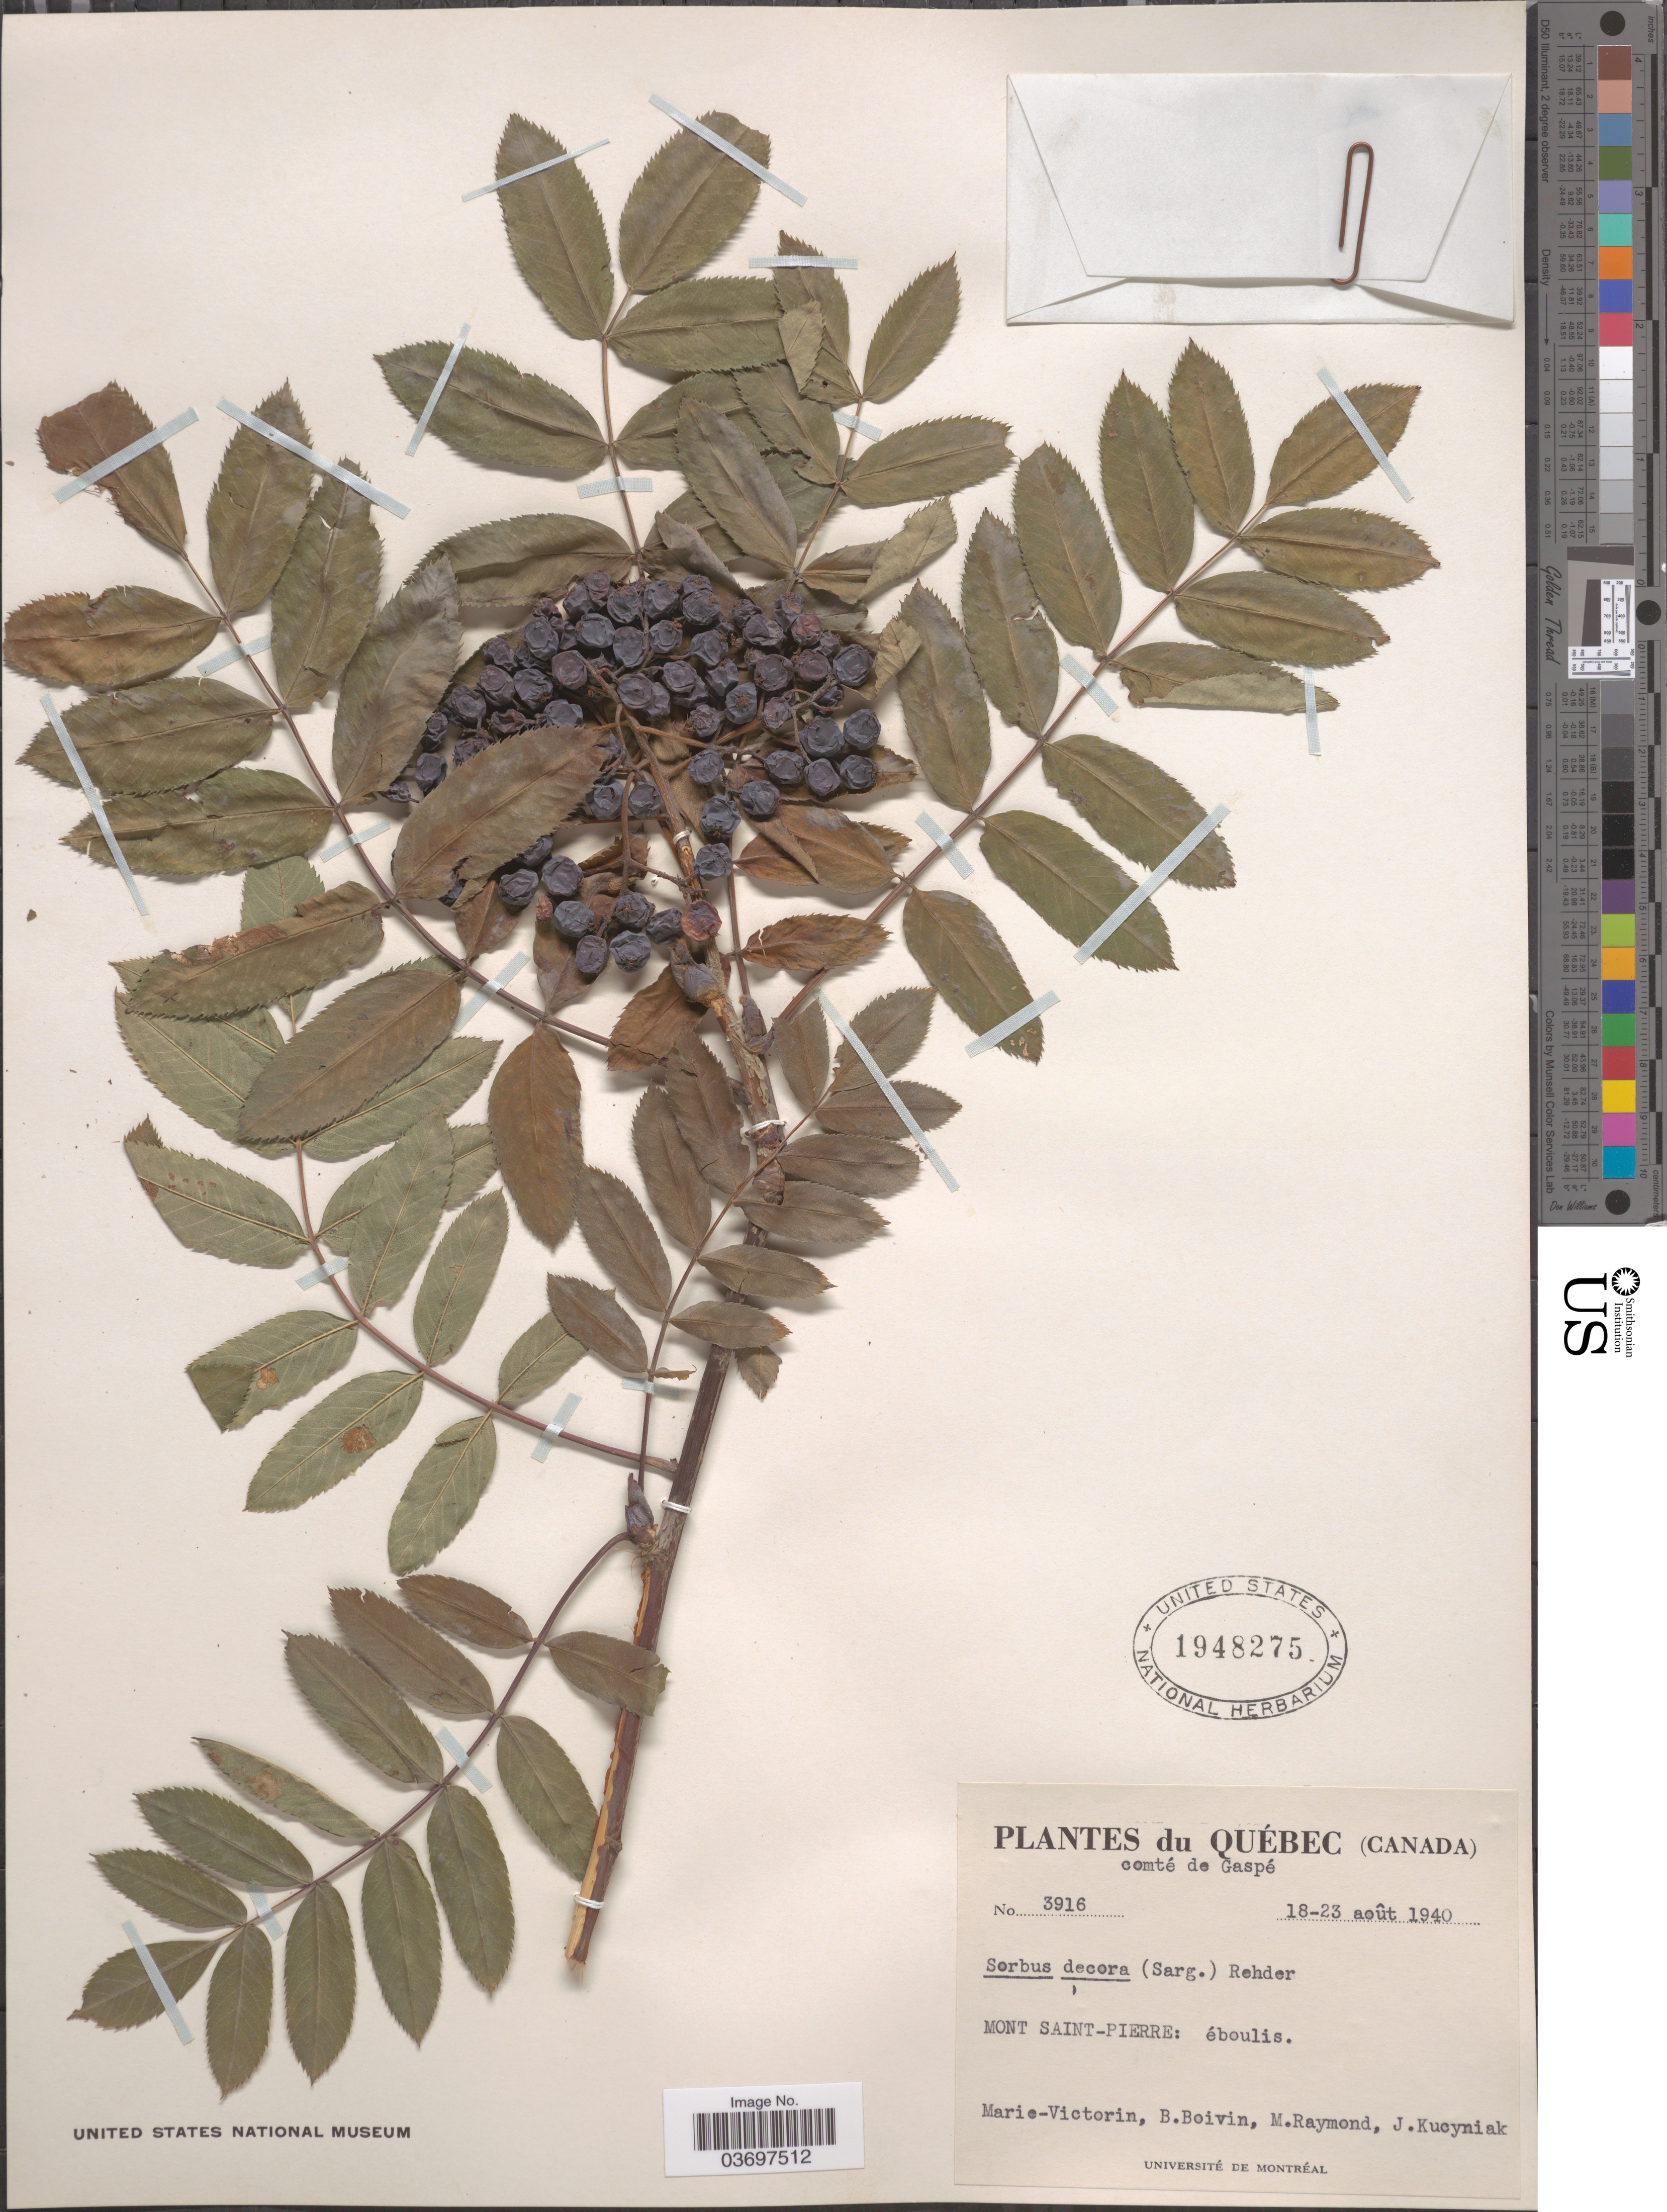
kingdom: Plantae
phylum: Tracheophyta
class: Magnoliopsida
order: Rosales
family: Rosaceae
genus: Sorbus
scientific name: Sorbus decora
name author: (Sarg.) C.K. Schneid.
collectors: -. Marie-Victorin, J. R. B. Boivin, M. Raymond & J. Kucyniak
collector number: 3916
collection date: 1940-08-18/1940-08-23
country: Canada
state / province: Quebec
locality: Comté de Gaspé. Mont Saint-Pierre: éboulis.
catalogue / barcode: US 1948275